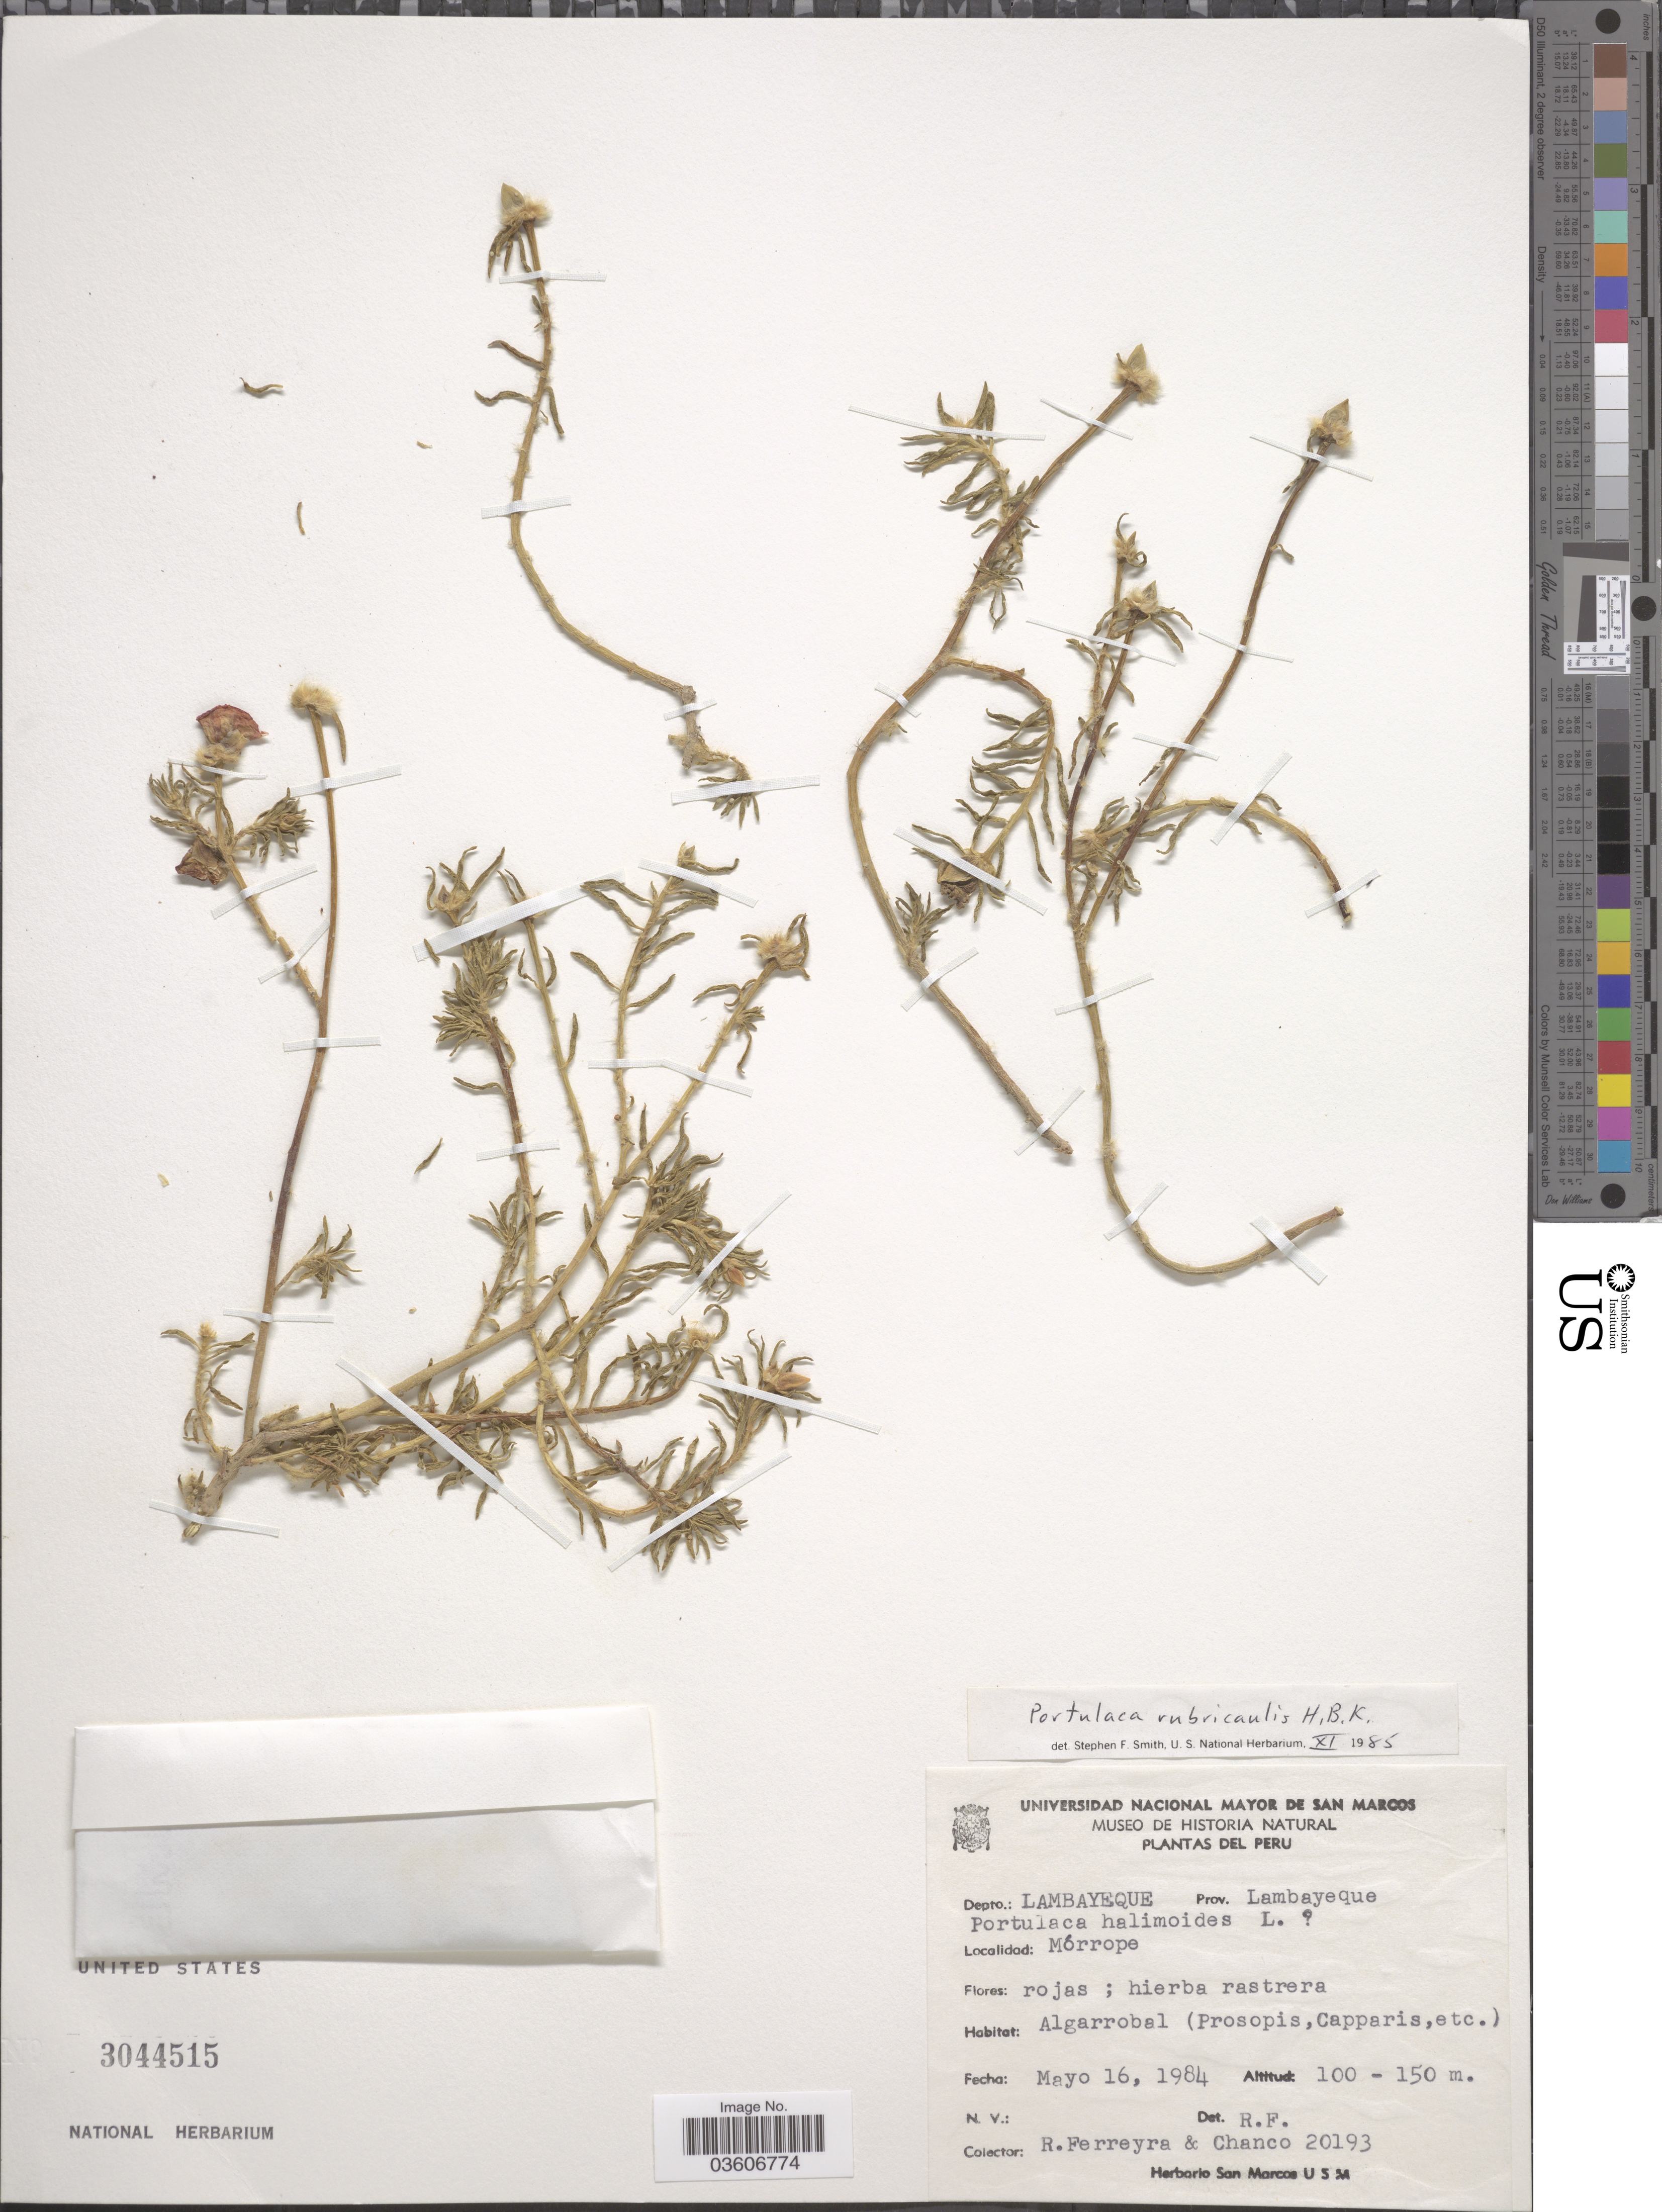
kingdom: Plantae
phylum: Tracheophyta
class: Magnoliopsida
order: Caryophyllales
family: Portulacaceae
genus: Portulaca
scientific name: Portulaca rubricaulis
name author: Kunth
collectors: R. A. Ferreyra & -. Chanco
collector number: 20193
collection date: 1984-05-16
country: Peru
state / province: Lambayeque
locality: Depto.: Lambayeque, Mórrope.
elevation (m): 100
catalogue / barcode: US 3044515